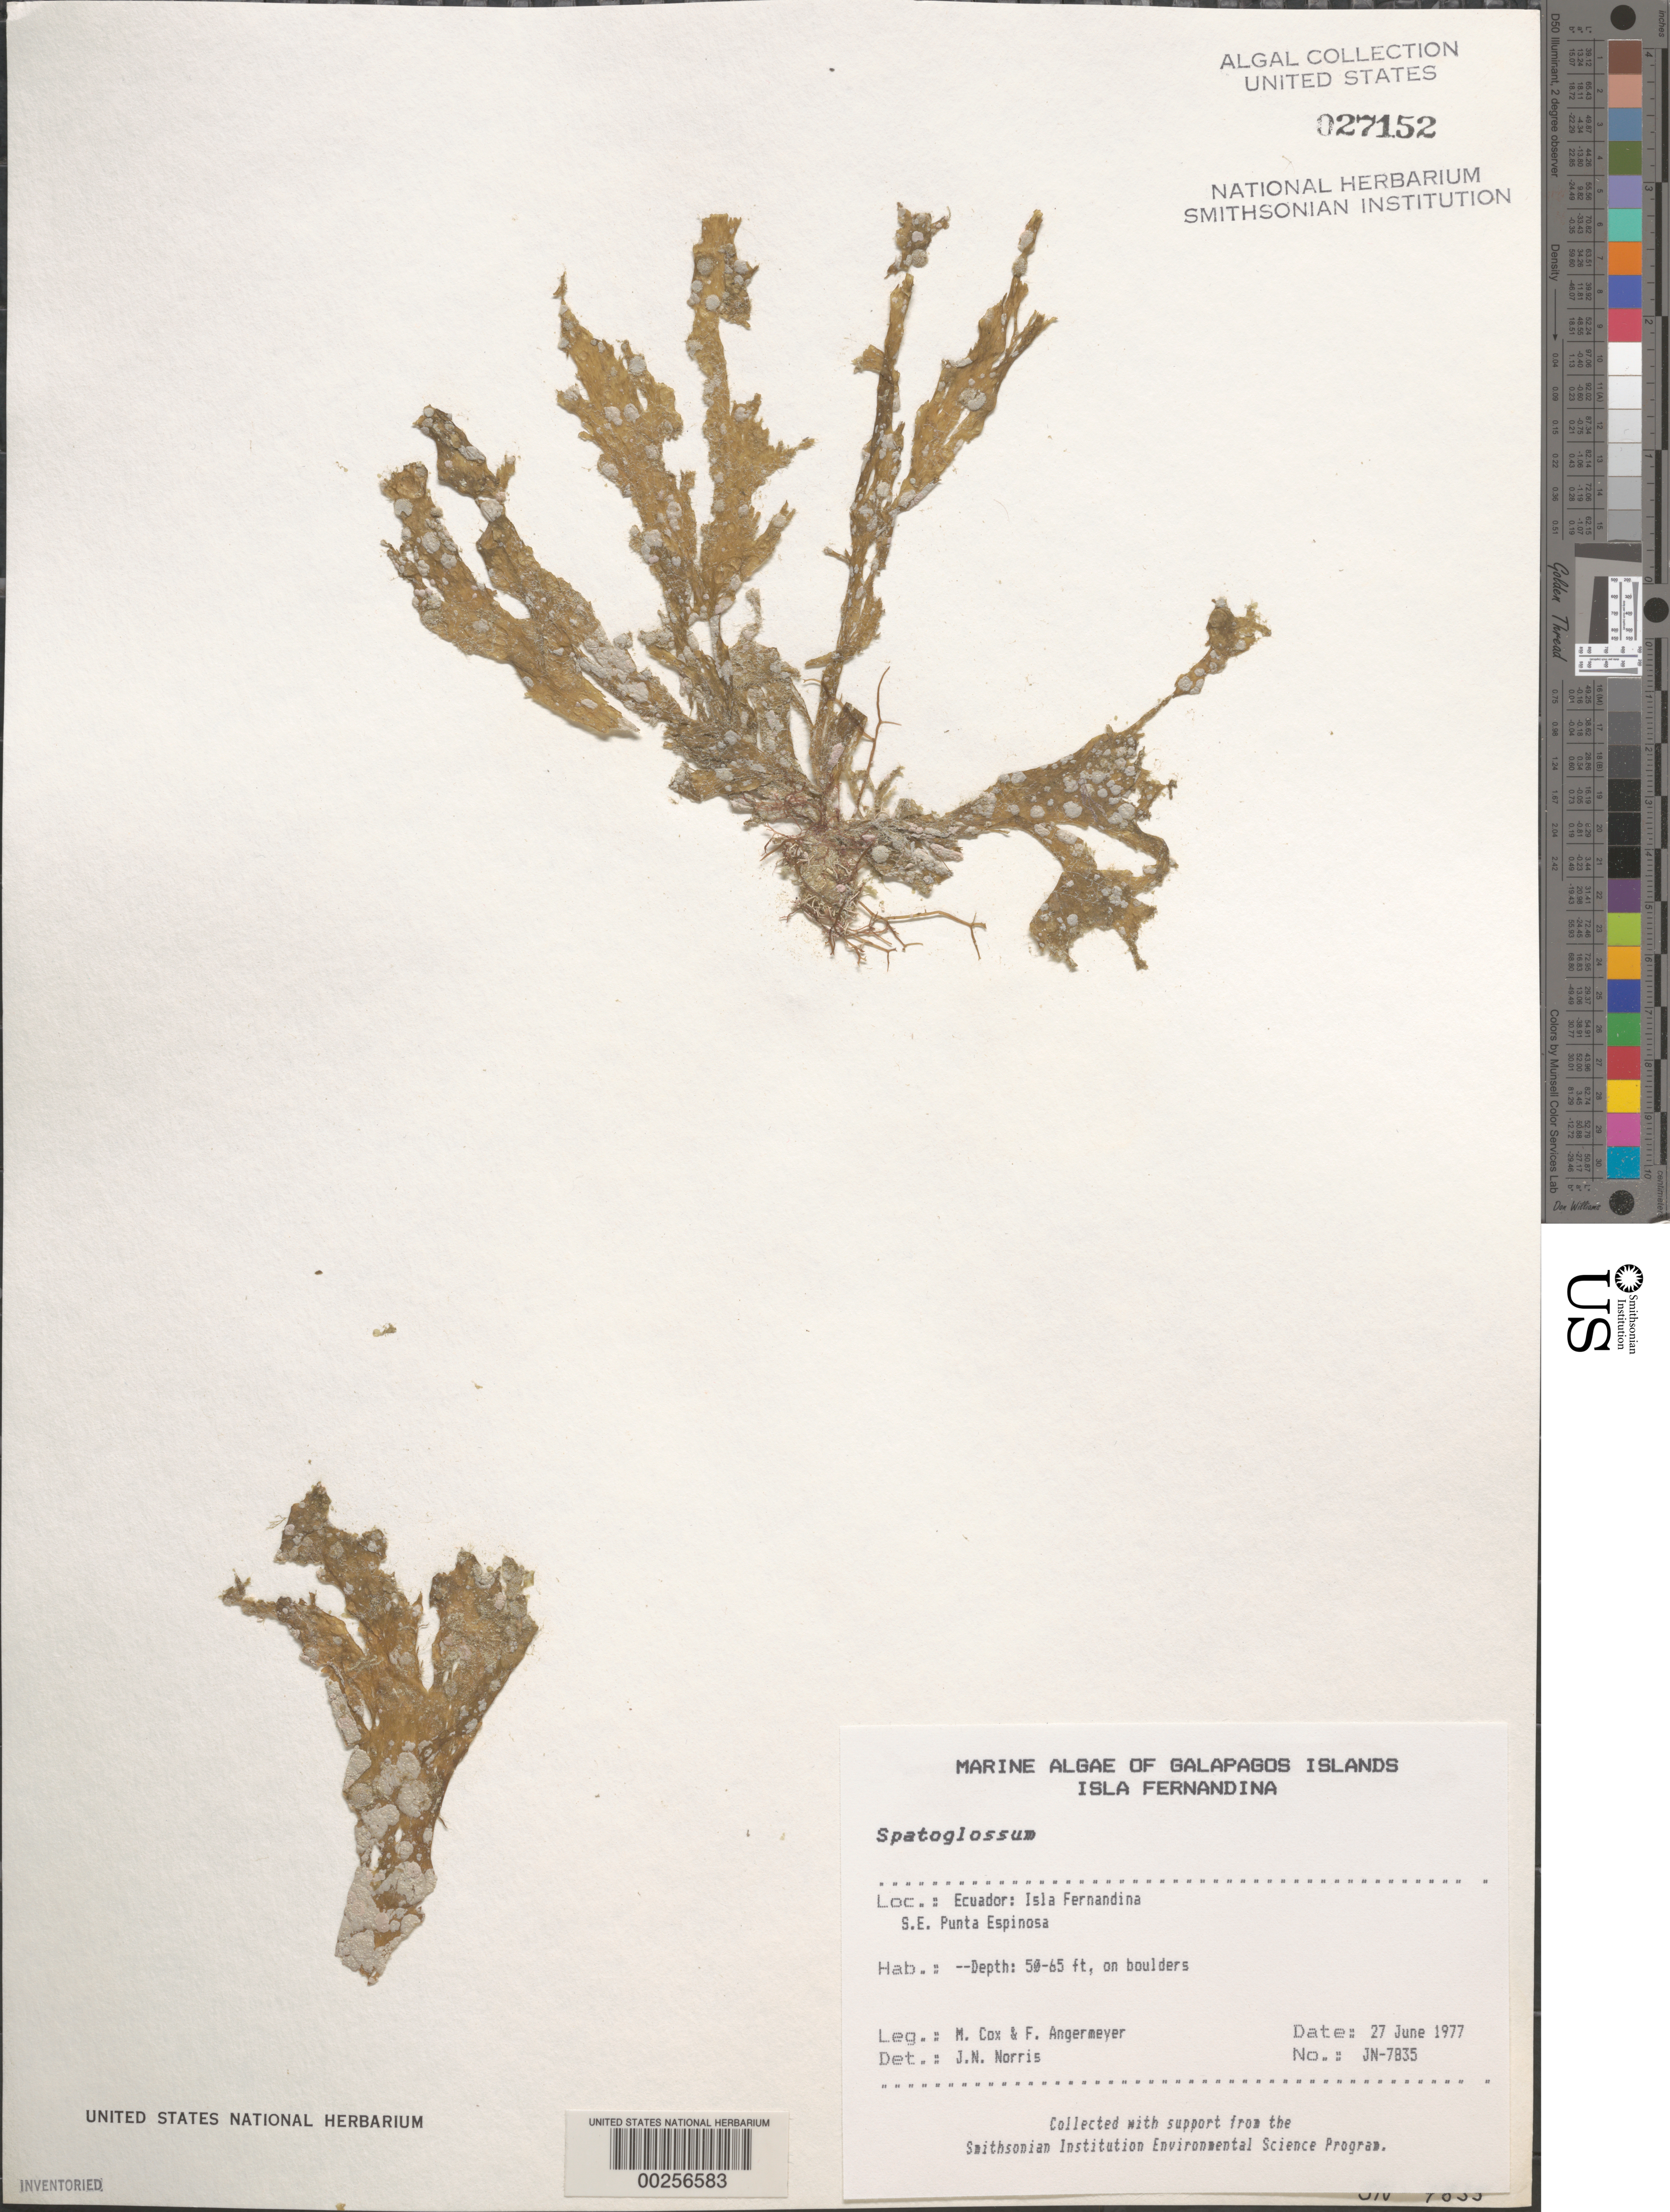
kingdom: Chromista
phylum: Ochrophyta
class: Phaeophyceae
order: Dictyotales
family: Dictyotaceae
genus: Spatoglossum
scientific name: Spatoglossum sp.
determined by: Norris, James N.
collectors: M. Cox & F. Angermeyer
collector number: Jn-7835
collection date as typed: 27 Jun 1977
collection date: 1977-06-27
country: Ecuador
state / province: Colón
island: Fernandina [Narborough]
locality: Punta Espinosa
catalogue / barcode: US 27152